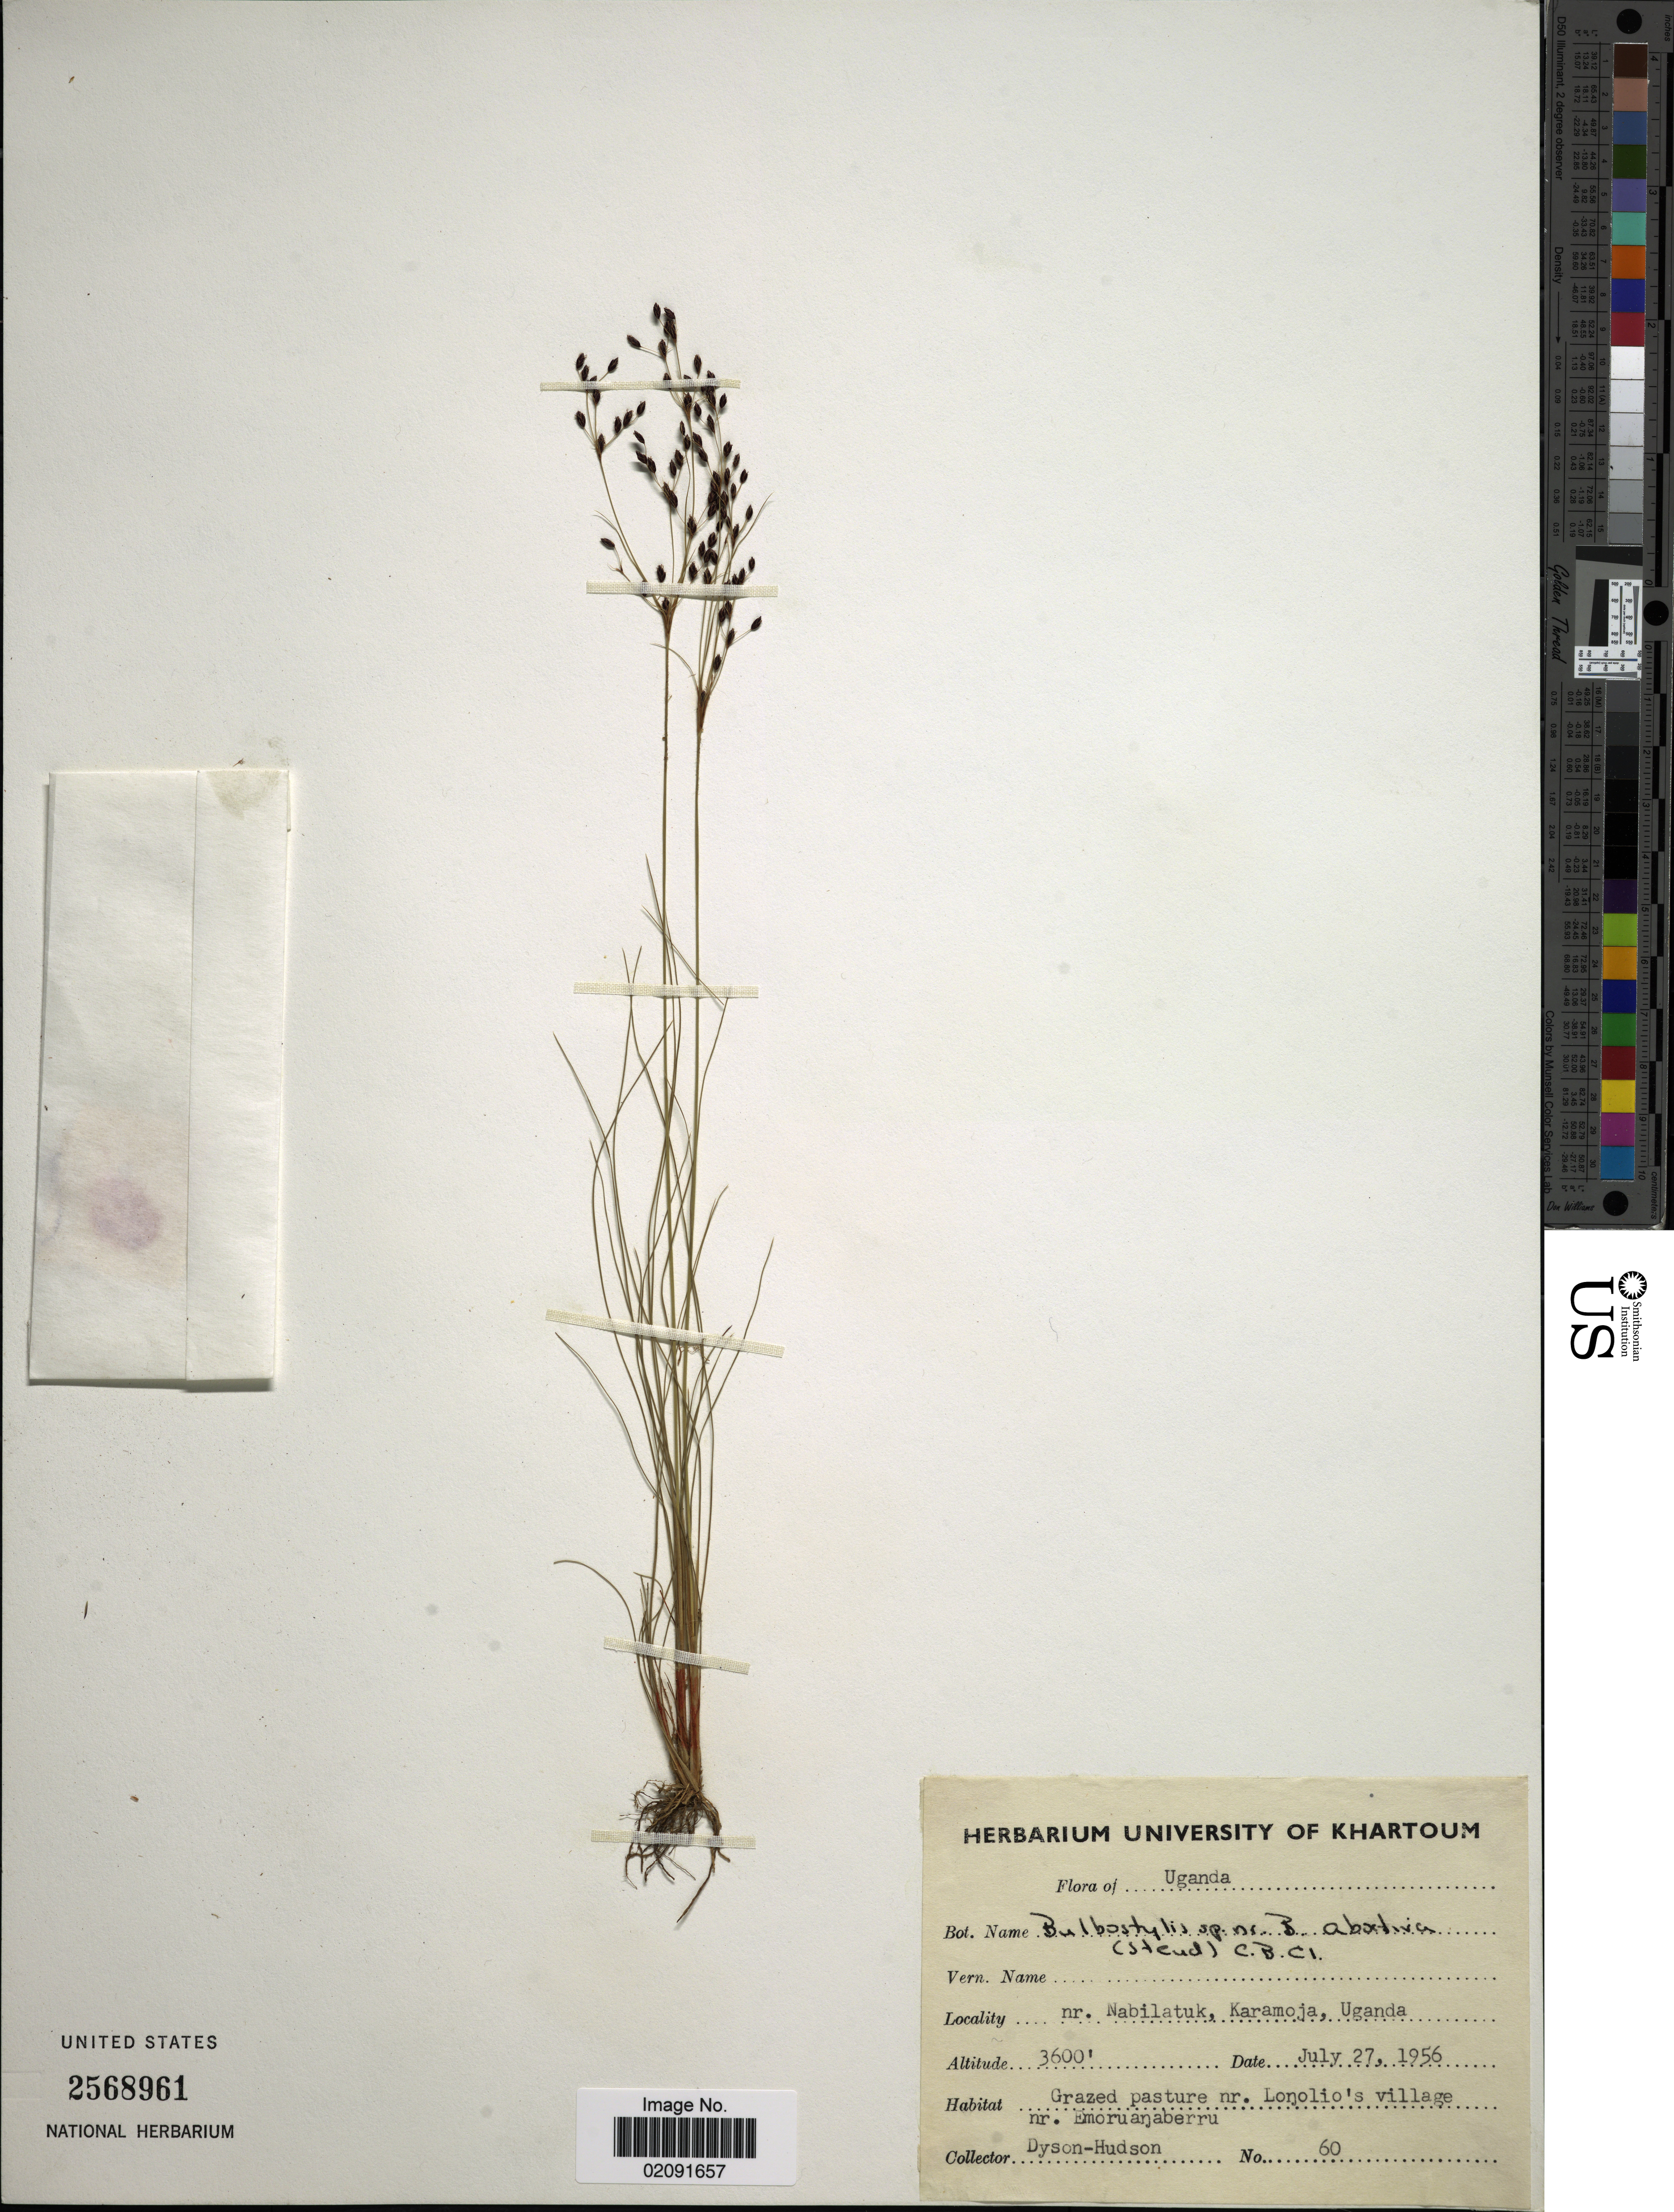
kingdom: Plantae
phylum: Tracheophyta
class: Liliopsida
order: Poales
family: Cyperaceae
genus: Bulbostylis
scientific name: Bulbostylis abortiva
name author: (Steud.) C.B. Clarke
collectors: Dyson-Hudson, --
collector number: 60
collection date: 1956-07-27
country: Uganda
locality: Nr. Nabilatuk, Karamoja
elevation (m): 1097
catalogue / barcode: US 2568961